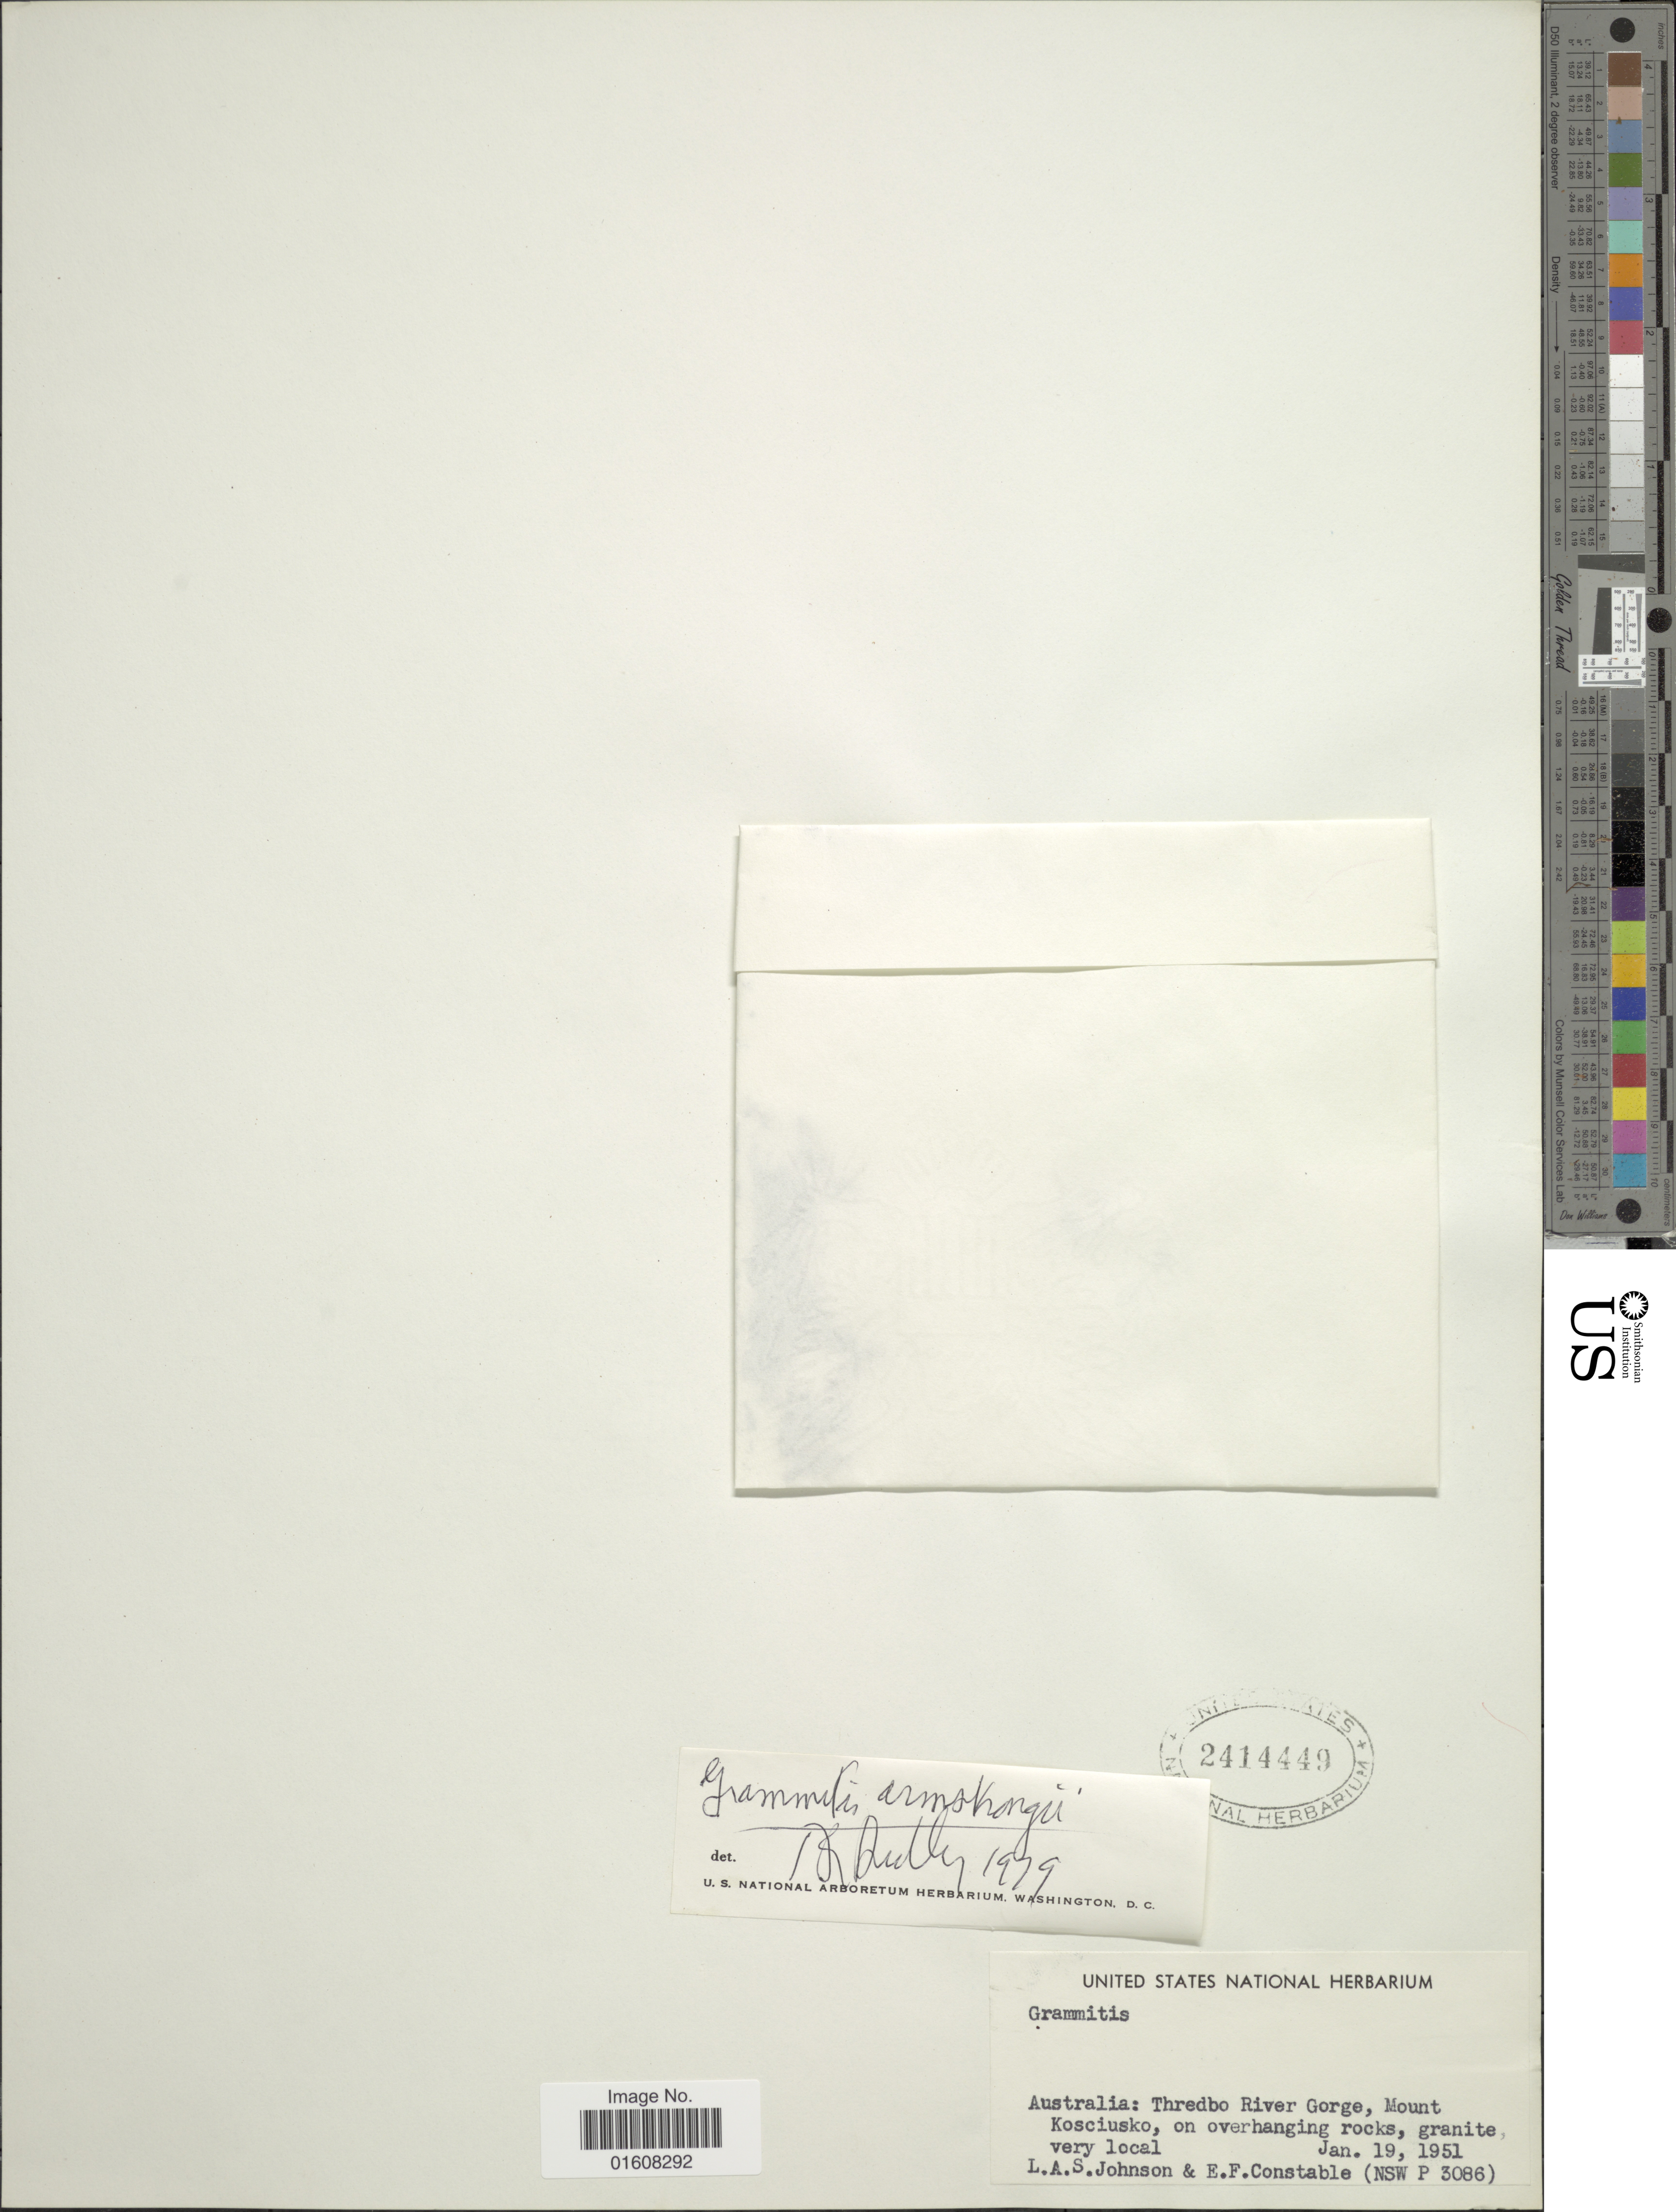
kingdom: Plantae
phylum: Tracheophyta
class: Polypodiopsida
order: Polypodiales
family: Polypodiaceae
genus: Grammitis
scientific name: Grammitis armstrongii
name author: Tind.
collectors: L. A. S. Johnson & E. F. Constable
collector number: NSW P 3086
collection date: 1951-01-19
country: Australia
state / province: Queensland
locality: Thredbo River Gorge, Mount Kosciusko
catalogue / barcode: US 2414449